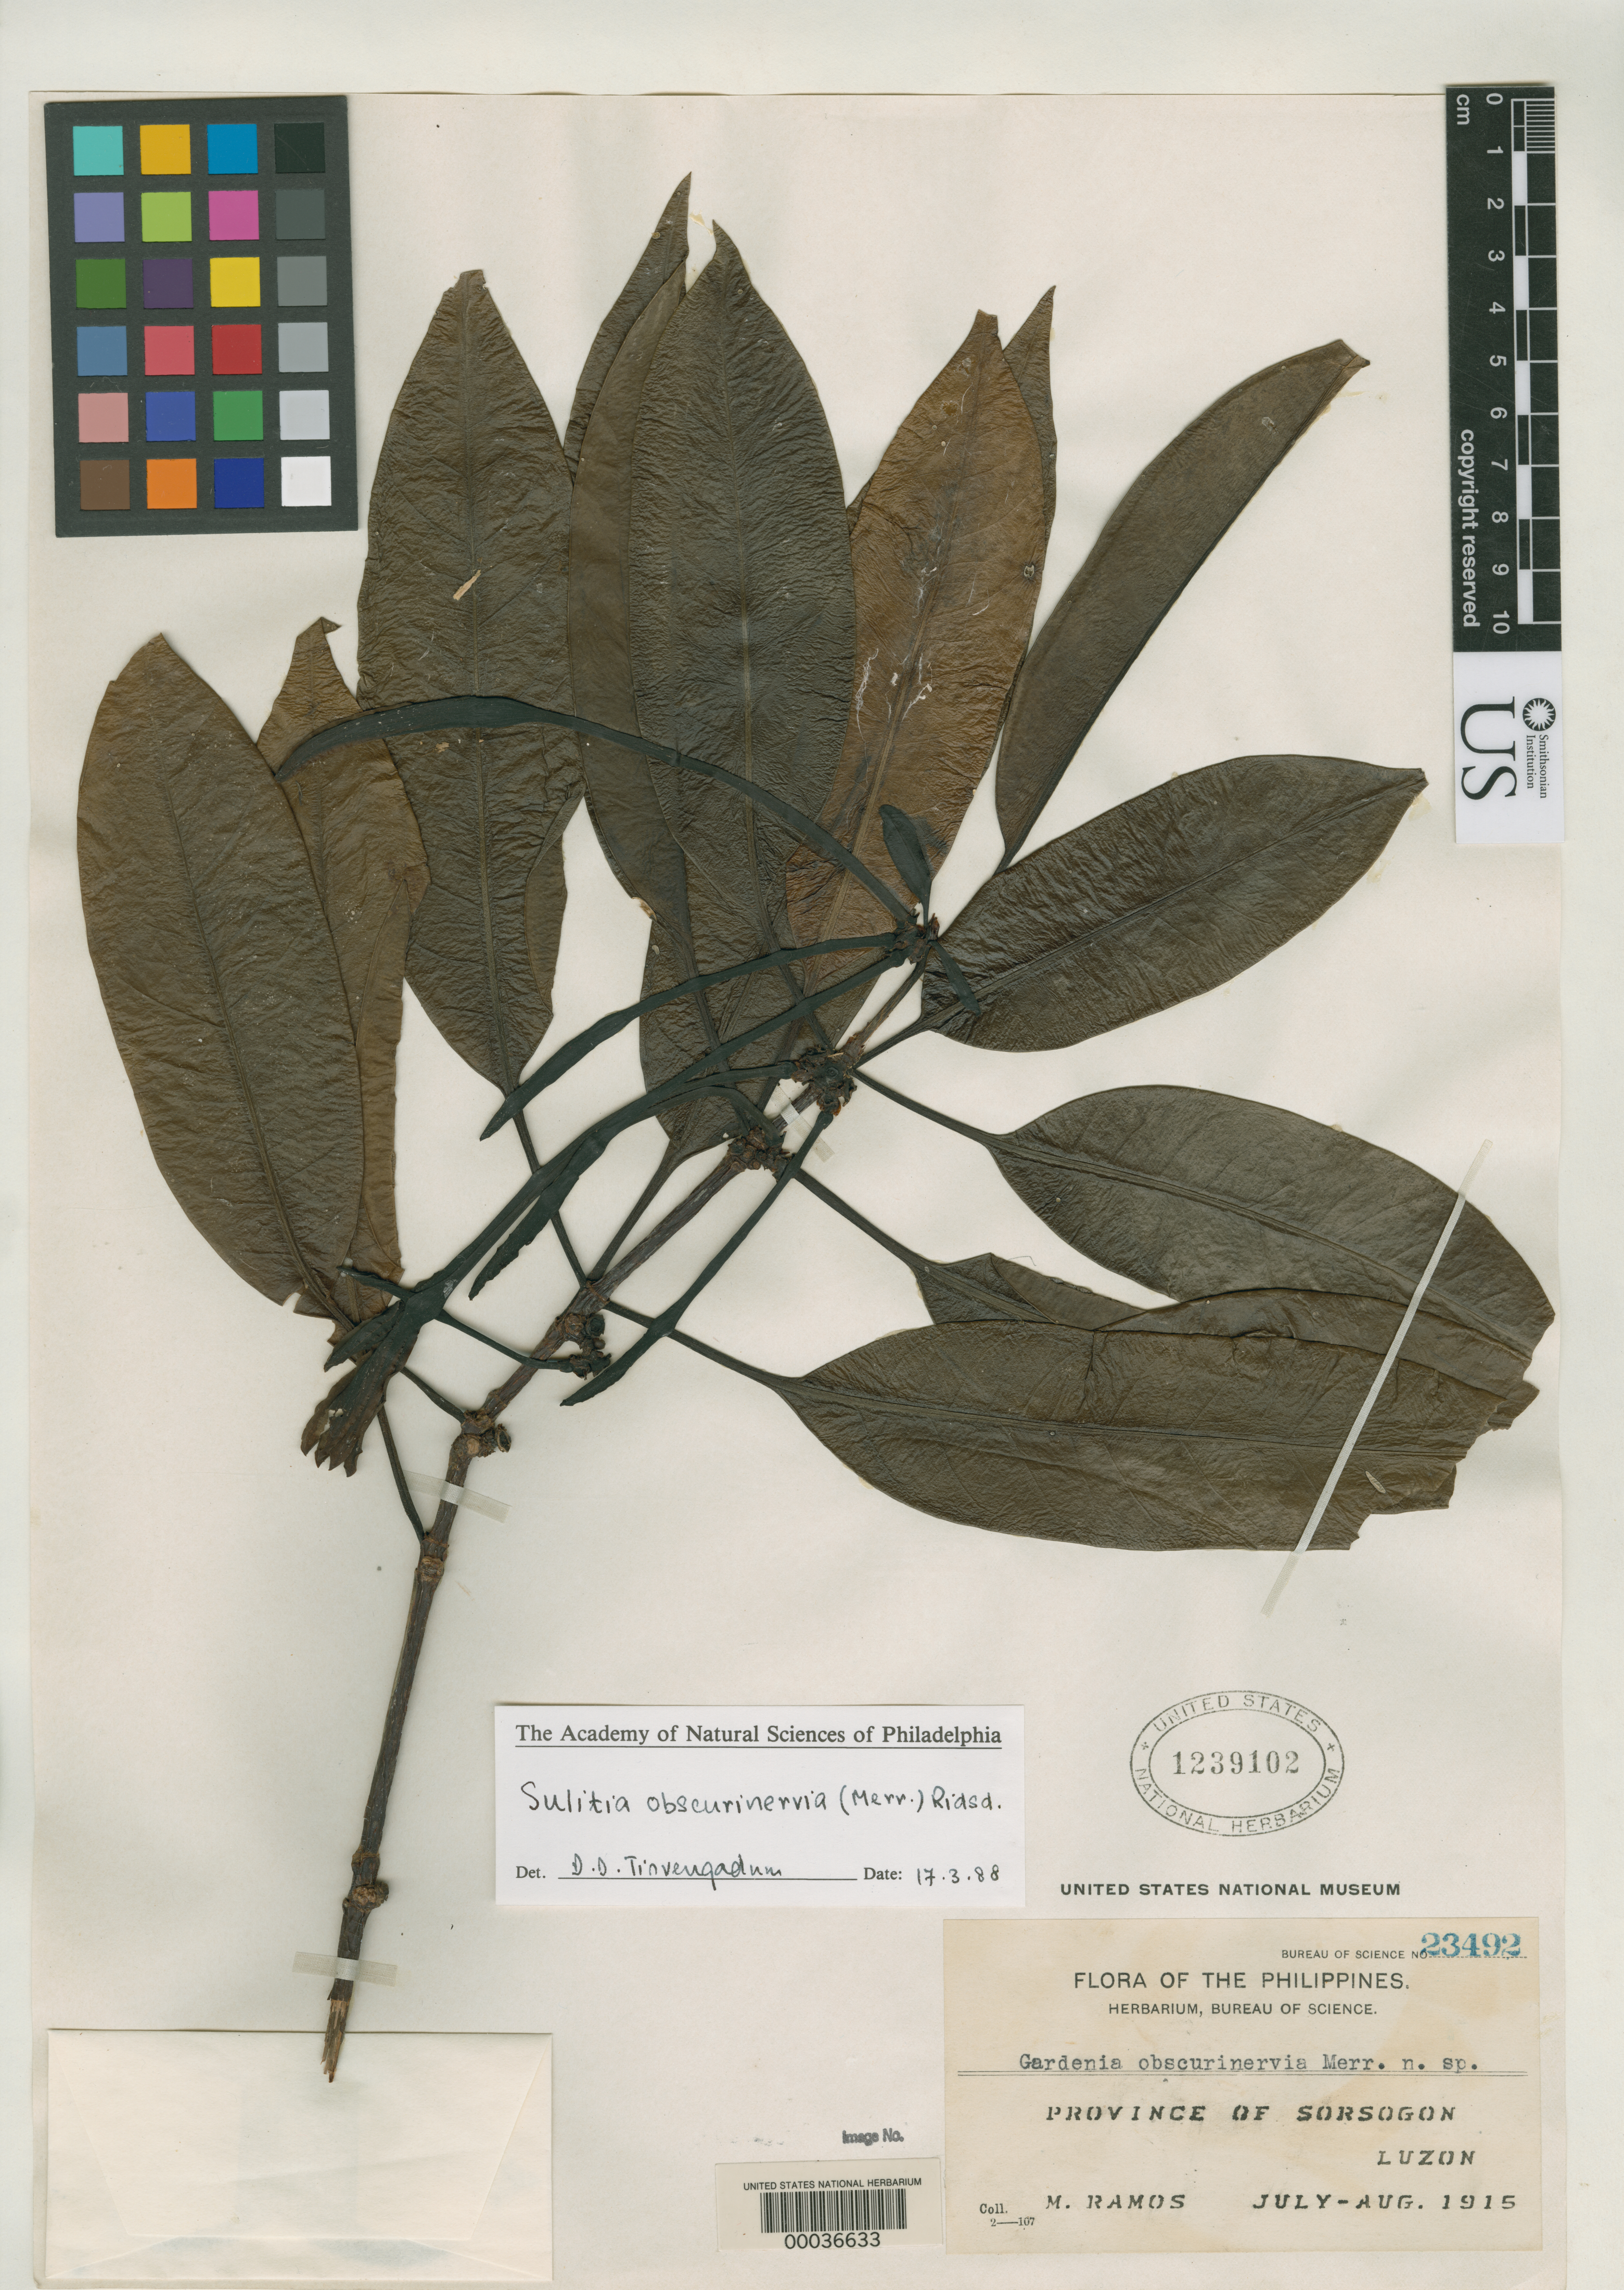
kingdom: Plantae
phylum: Tracheophyta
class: Magnoliopsida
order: Gentianales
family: Rubiaceae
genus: Gardenia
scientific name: Gardenia obscurinervia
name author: Merr.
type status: Isotype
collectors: M. Ramos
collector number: Bur. Sci. 23492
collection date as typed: Jul 1915 to -- Aug 1915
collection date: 1915-07/1915-08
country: Philippines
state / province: Bicol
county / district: Sorsogon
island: Luzon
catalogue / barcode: US 1239102